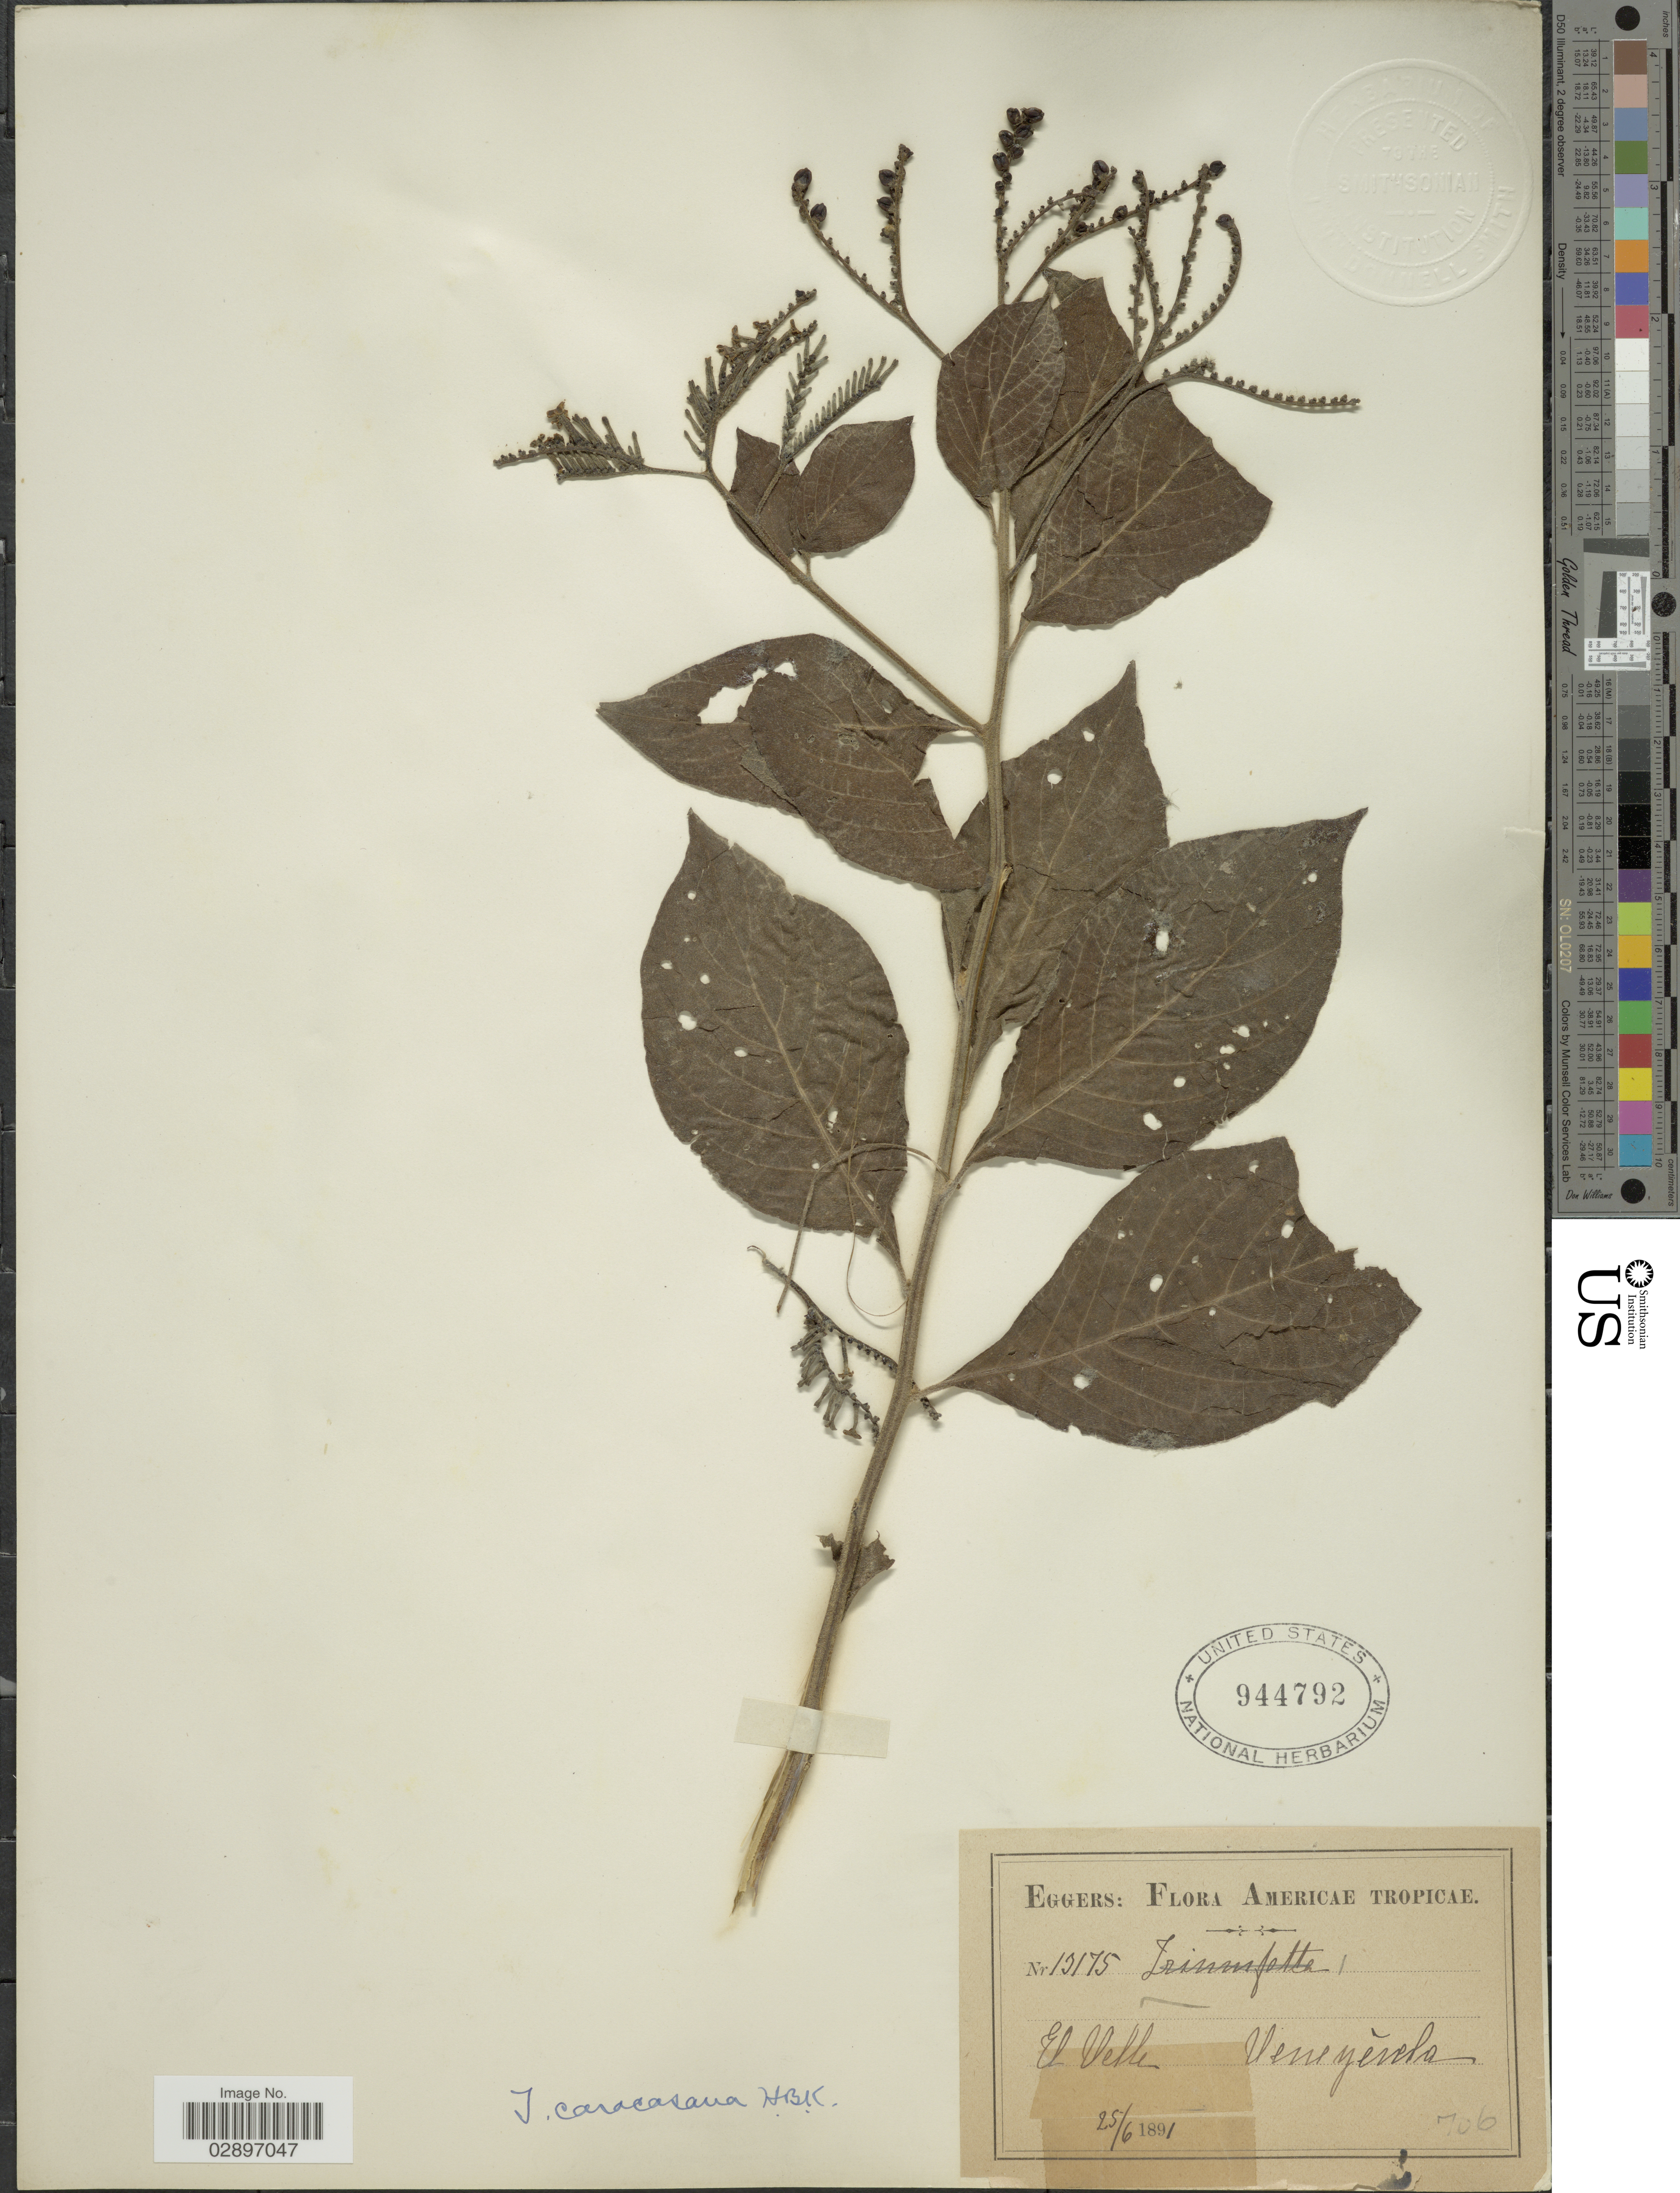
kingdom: Plantae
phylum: Tracheophyta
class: Magnoliopsida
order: Boraginales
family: Heliotropiaceae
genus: Tournefortia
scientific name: Tournefortia caracasana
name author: Kunth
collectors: -. Eggers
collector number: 13175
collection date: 1891-06-25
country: Venezuela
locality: Americae Tropicae. El Velle.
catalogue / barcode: US 944792